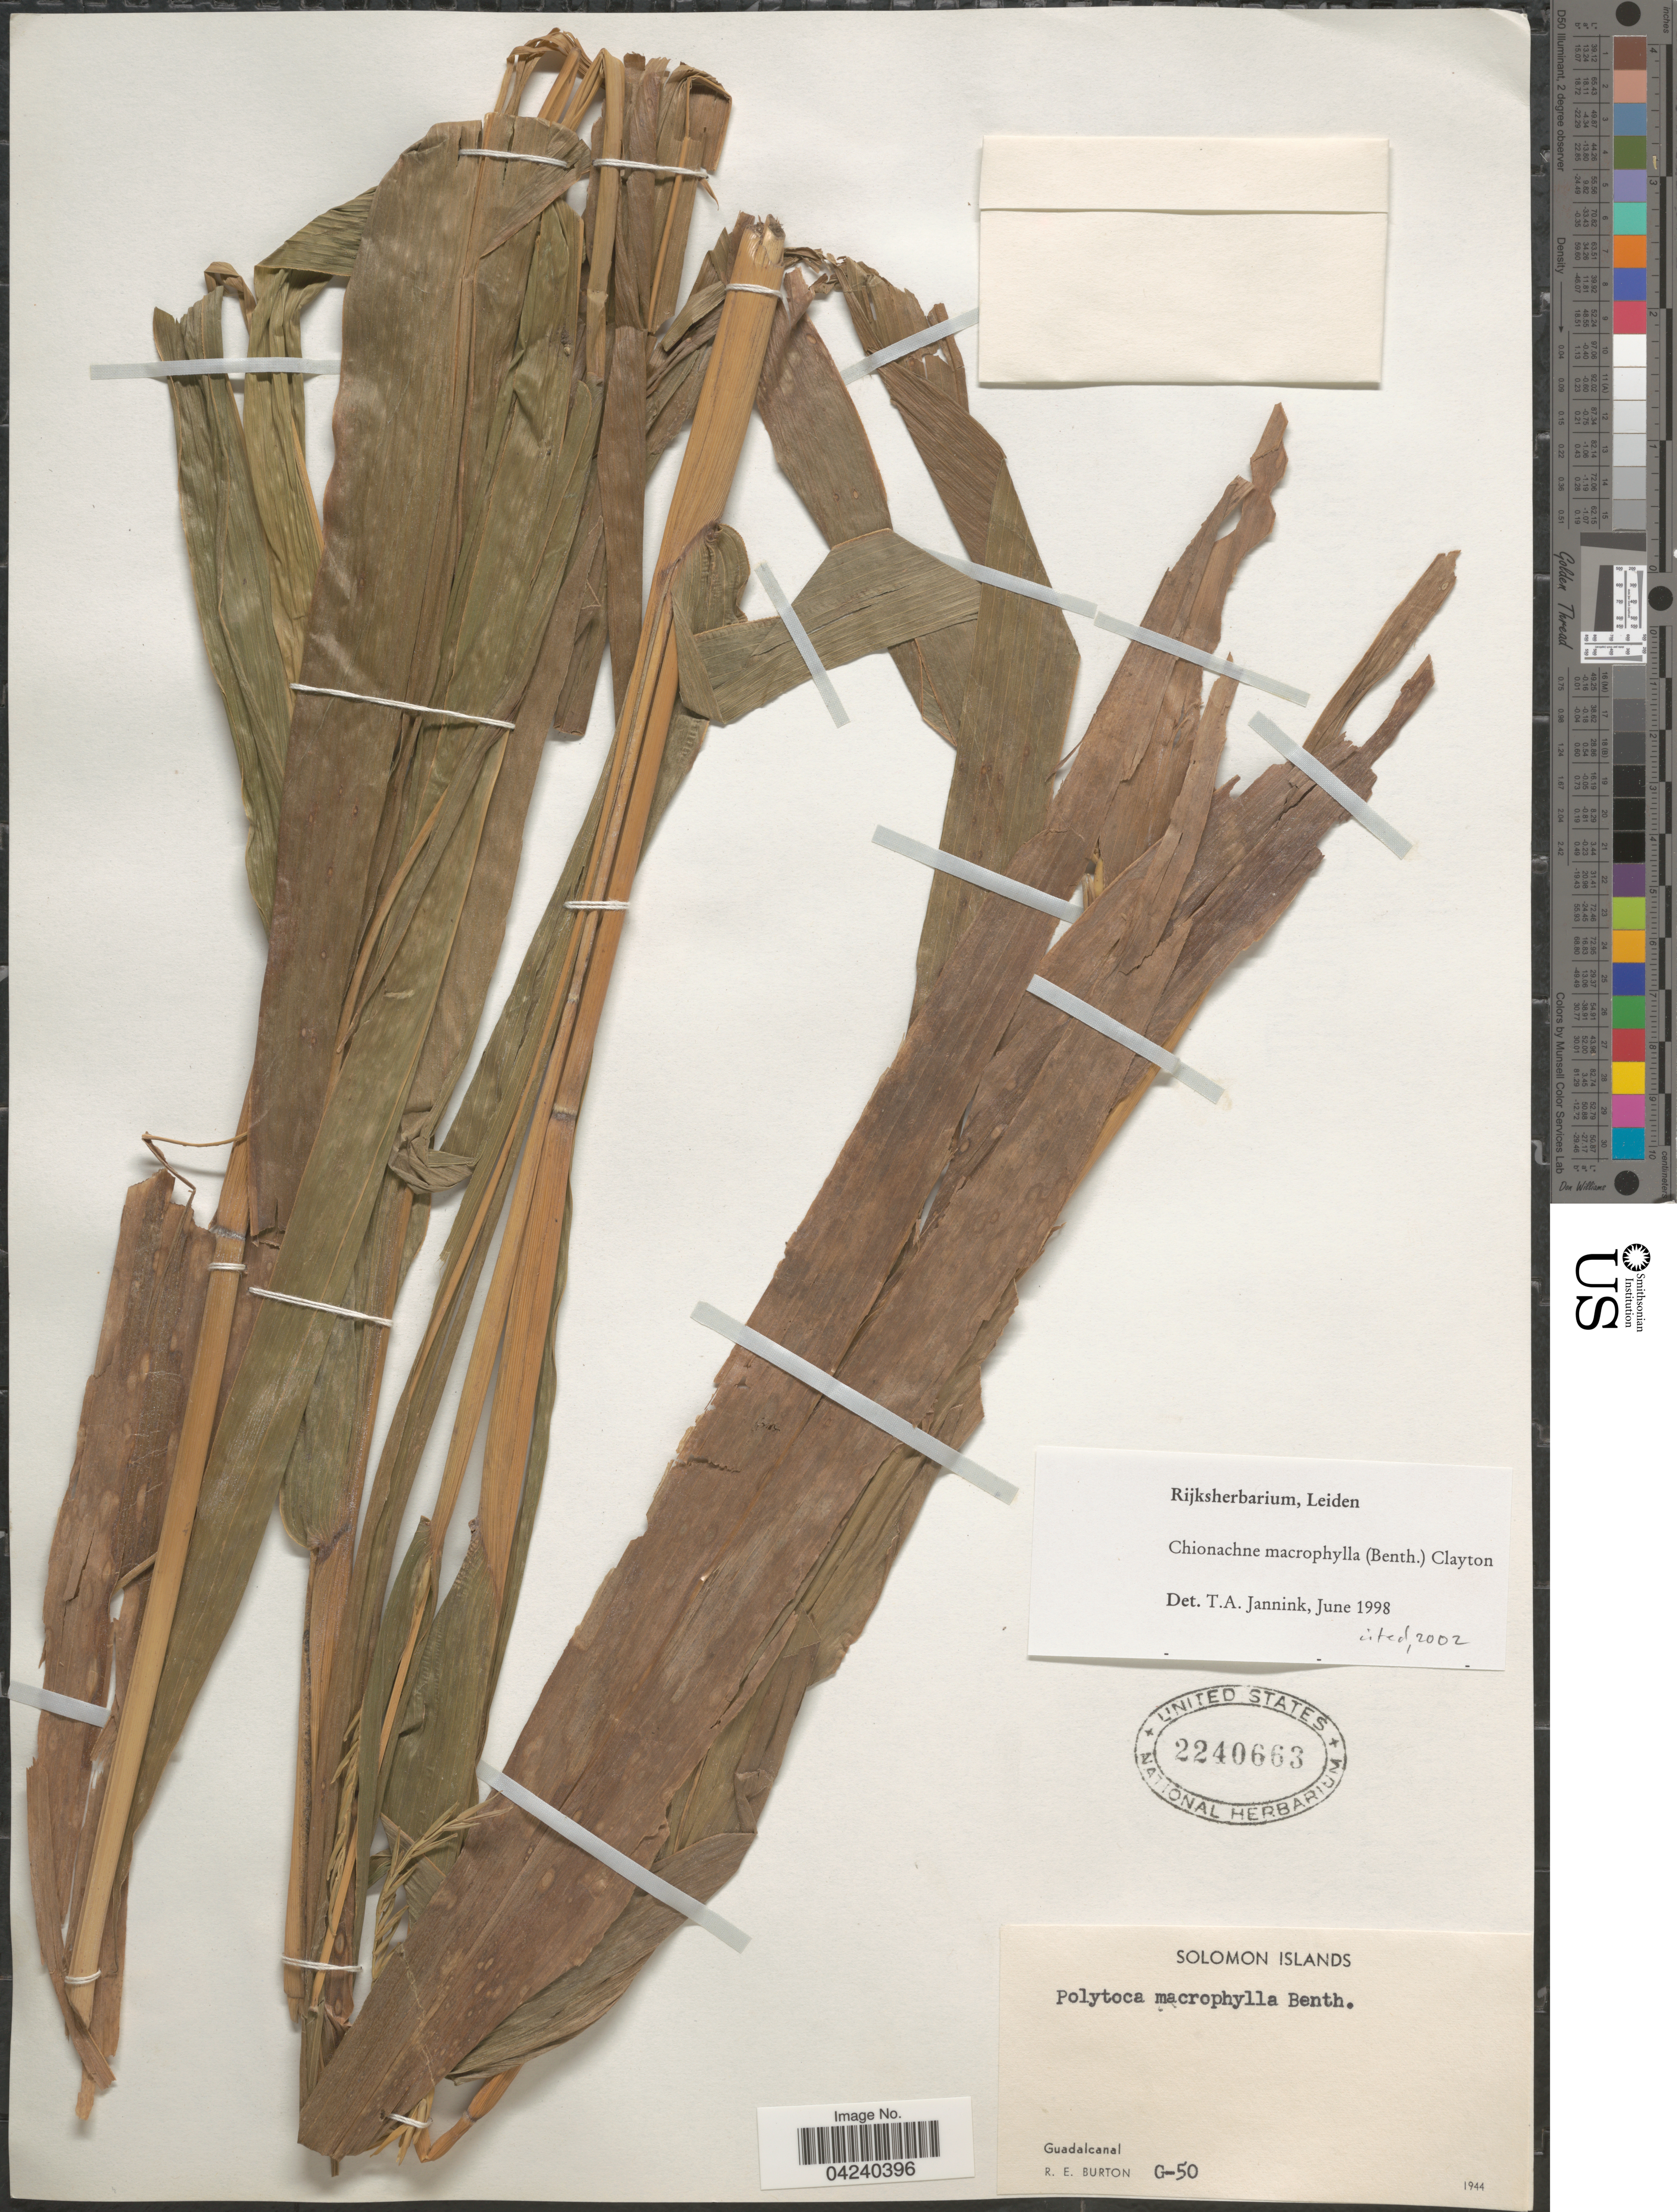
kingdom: Plantae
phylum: Tracheophyta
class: Liliopsida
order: Poales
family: Poaceae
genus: Chionachne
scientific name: Chionachne macrophylla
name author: (Benth.) Clayton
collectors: R. Burton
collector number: G-50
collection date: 1944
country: Solomon Islands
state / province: Solomon Islands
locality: Guadalcanal.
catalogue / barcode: US 2240663